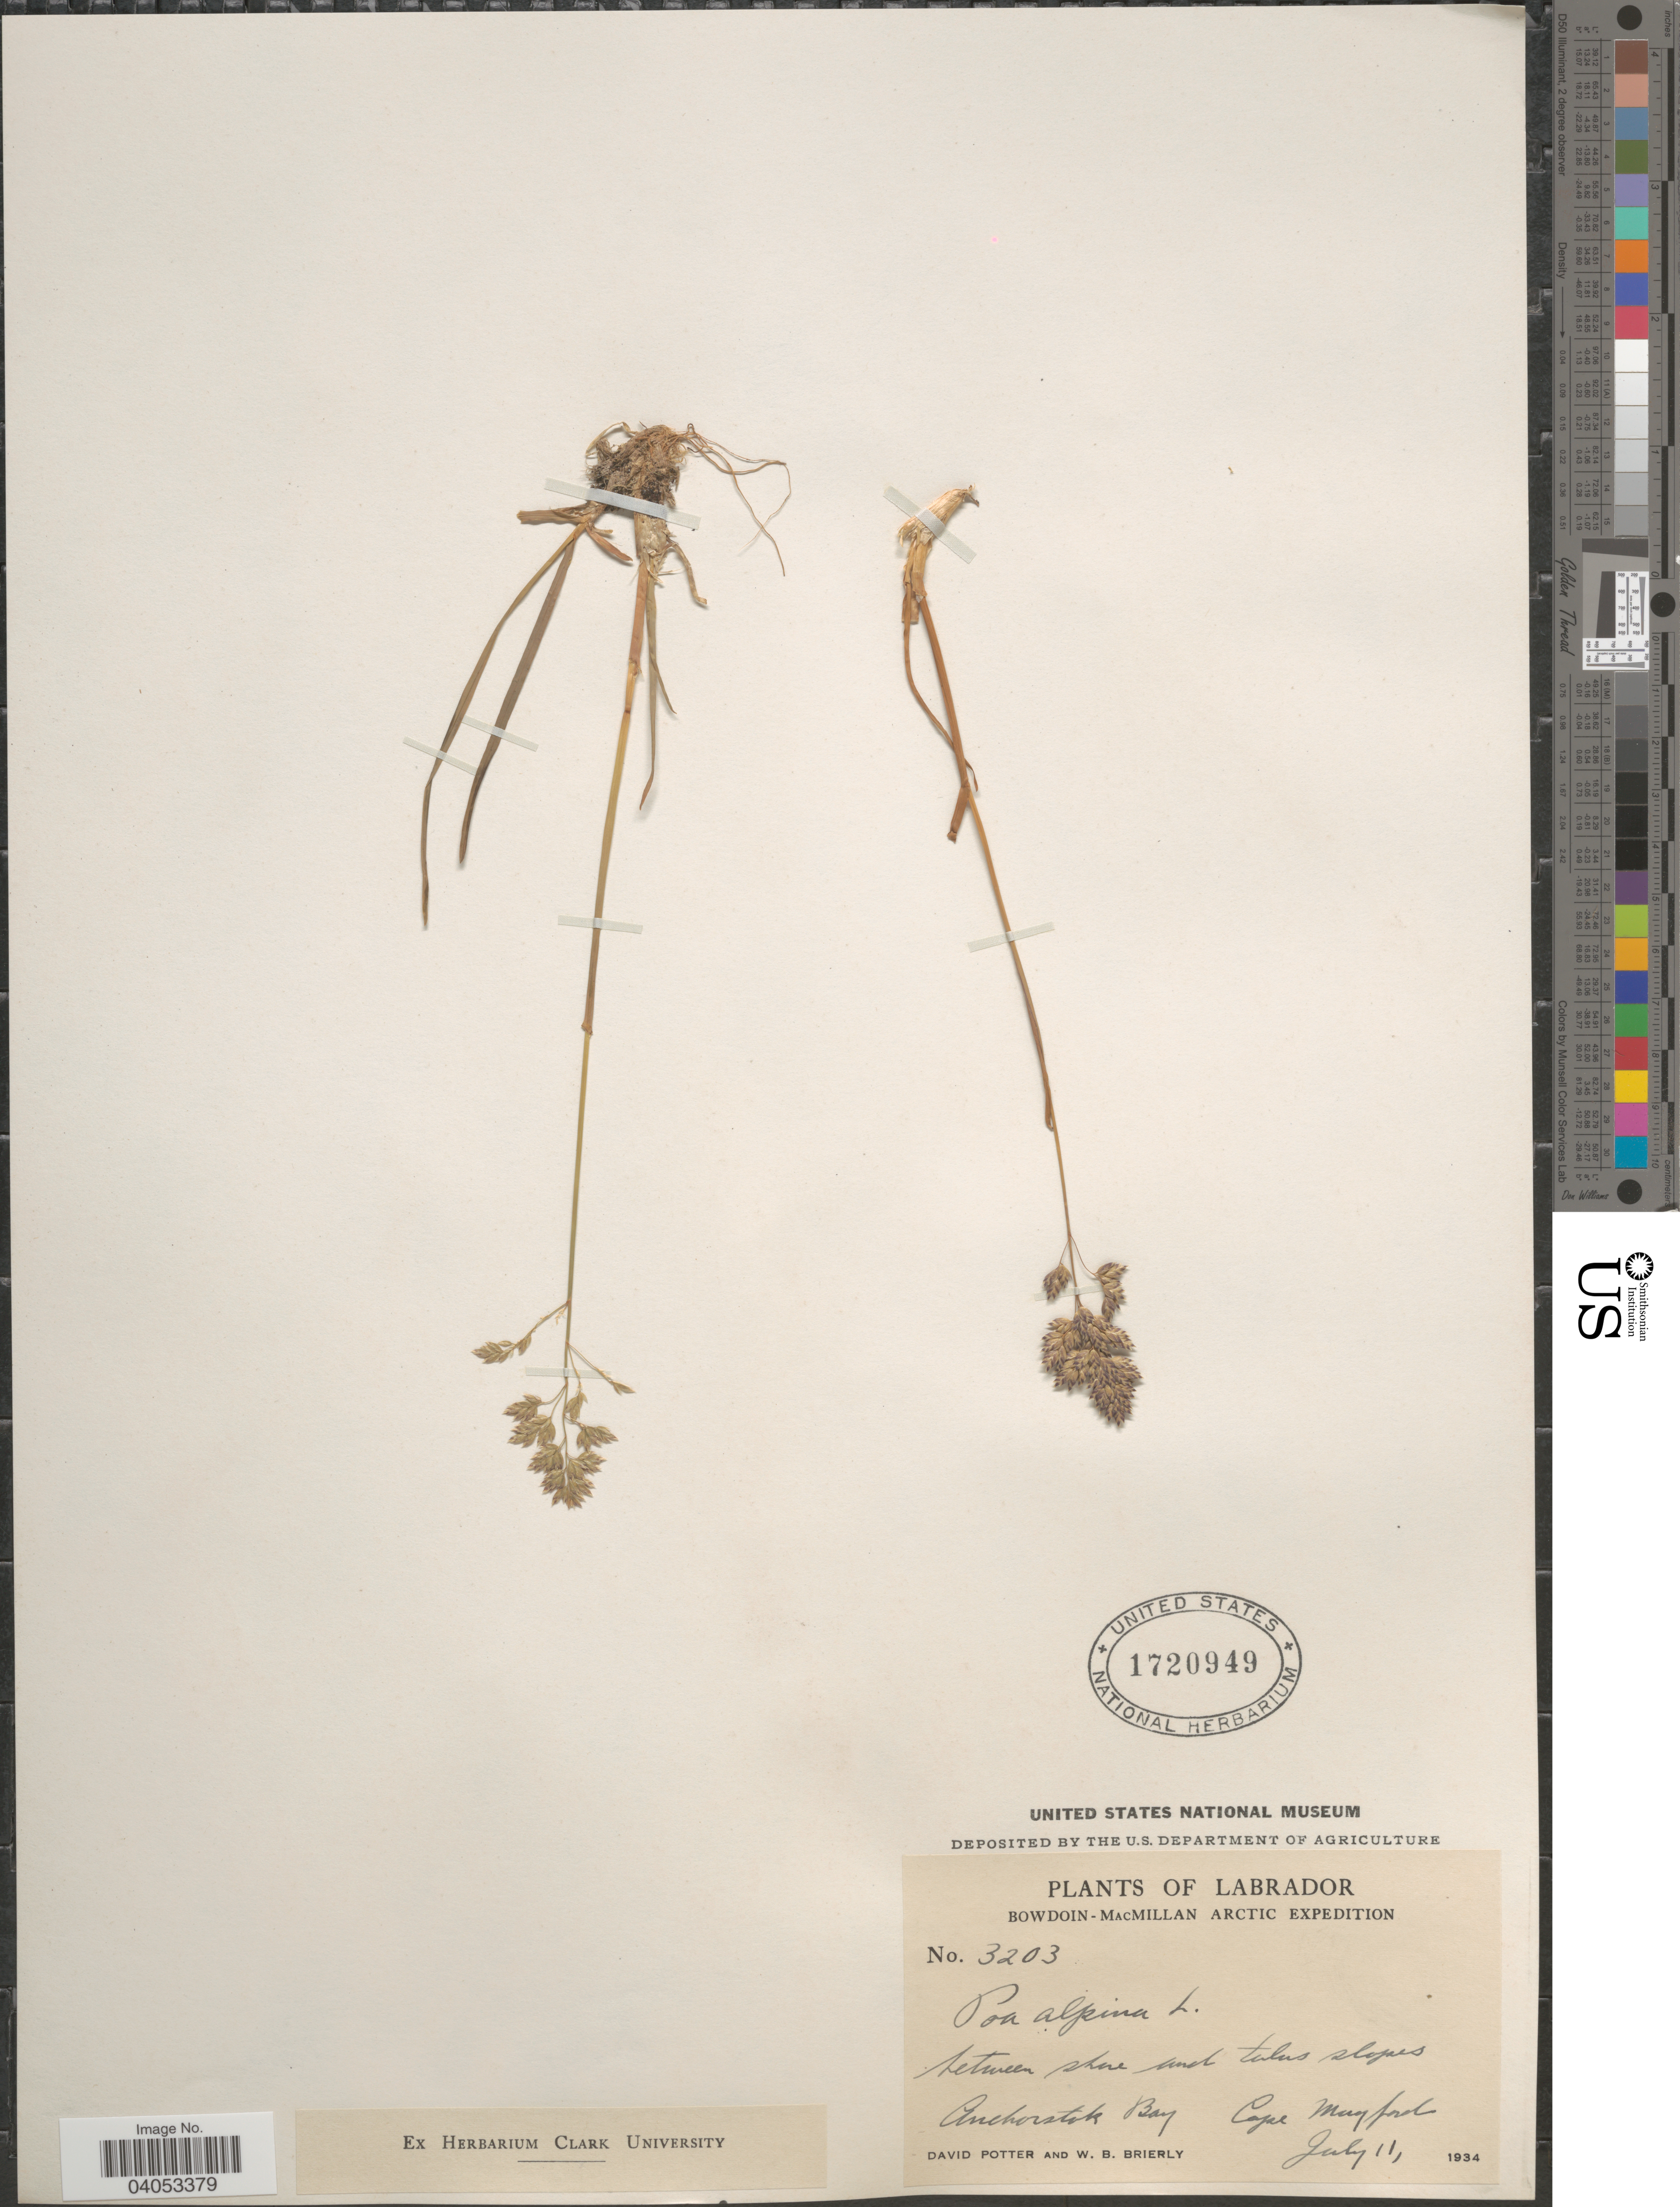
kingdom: Plantae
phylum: Tracheophyta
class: Liliopsida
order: Poales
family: Poaceae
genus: Poa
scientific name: Poa alpina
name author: L.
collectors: D. Potter & W. Brierly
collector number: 3203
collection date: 1934-07-11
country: Canada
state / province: Newfoundland and Labrador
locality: Labrador. Anchorstok Bay, Cape Mugford.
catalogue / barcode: US 1720949